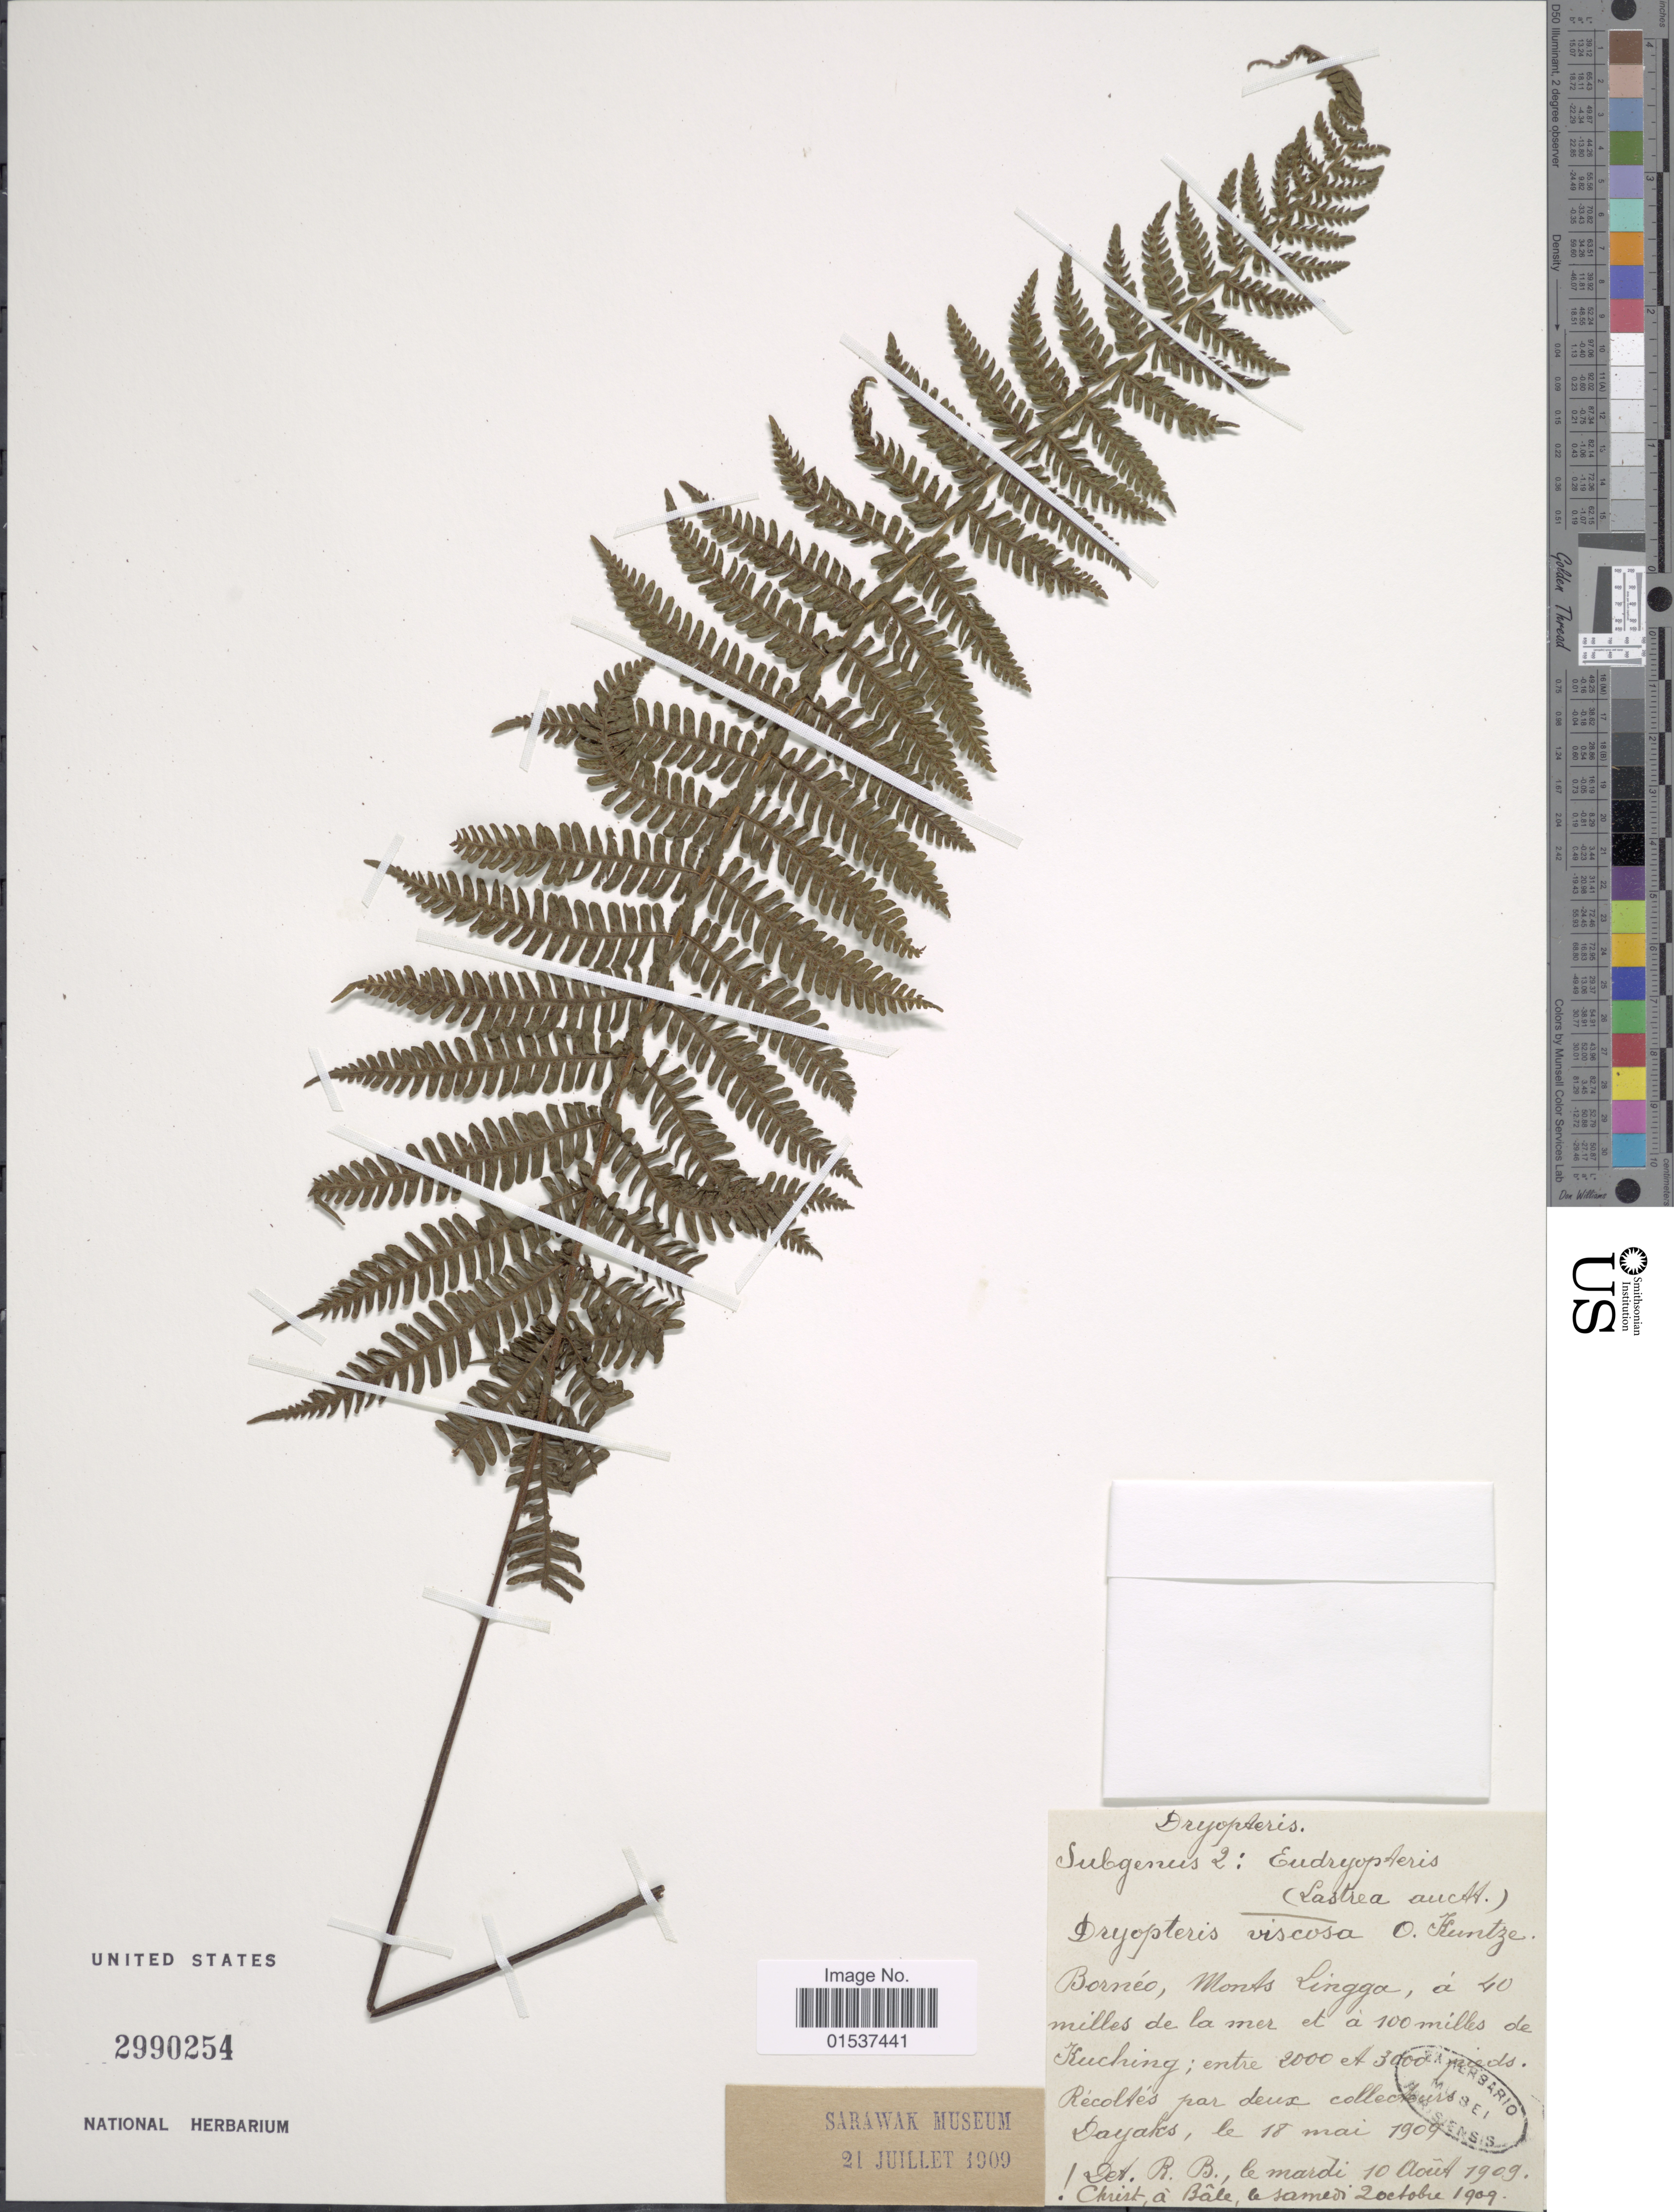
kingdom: Plantae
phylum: Tracheophyta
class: Polypodiopsida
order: Polypodiales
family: Thelypteridaceae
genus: Coryphopteris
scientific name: Coryphopteris viscosa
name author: (Baker) Holttum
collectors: Dayaks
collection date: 1909-05-18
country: Malaysia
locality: Borneo, Monts Lingga, a 40 milles de la mer er a 100 milles de Kuching.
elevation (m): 610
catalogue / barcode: US 2990254